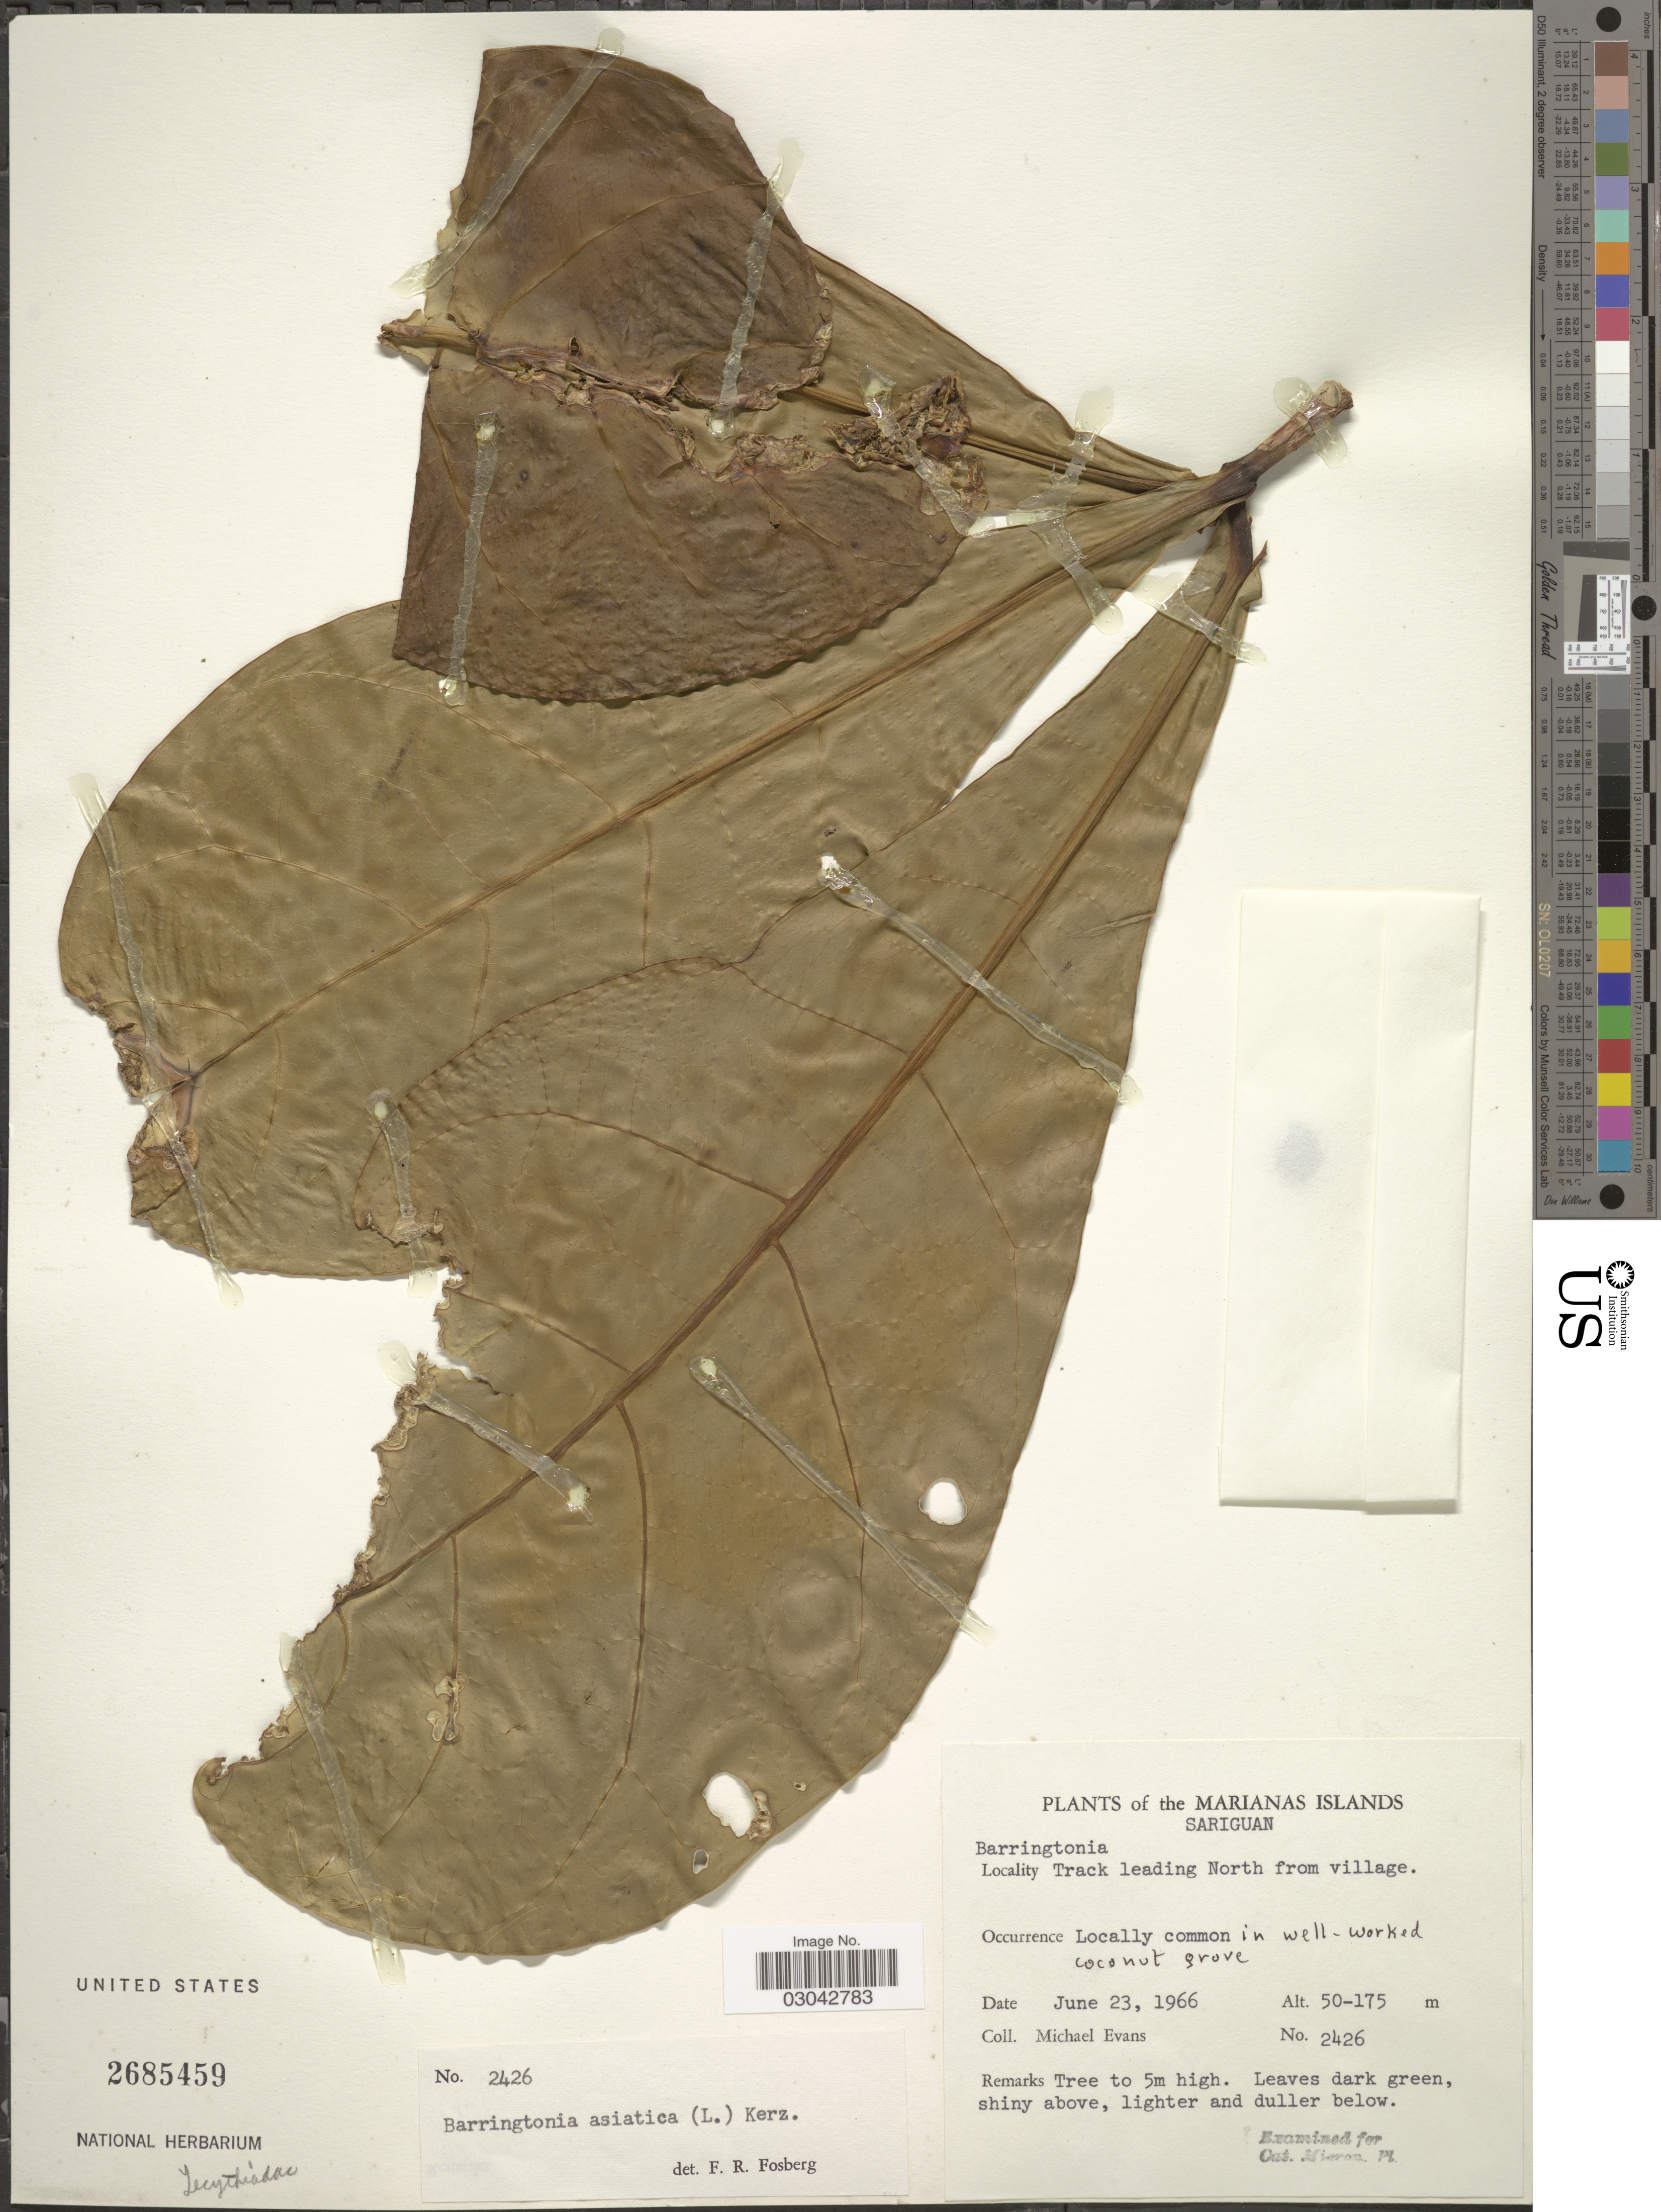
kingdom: Plantae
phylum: Tracheophyta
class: Magnoliopsida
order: Ericales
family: Lecythidaceae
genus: Barringtonia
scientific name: Barringtonia asiatica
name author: (L.) Kurz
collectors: M. Evans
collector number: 2426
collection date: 1966-06-23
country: Northern Mariana Islands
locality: Marianas Islands. Sariguan. Track leading North from village.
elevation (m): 50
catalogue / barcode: US 2685459